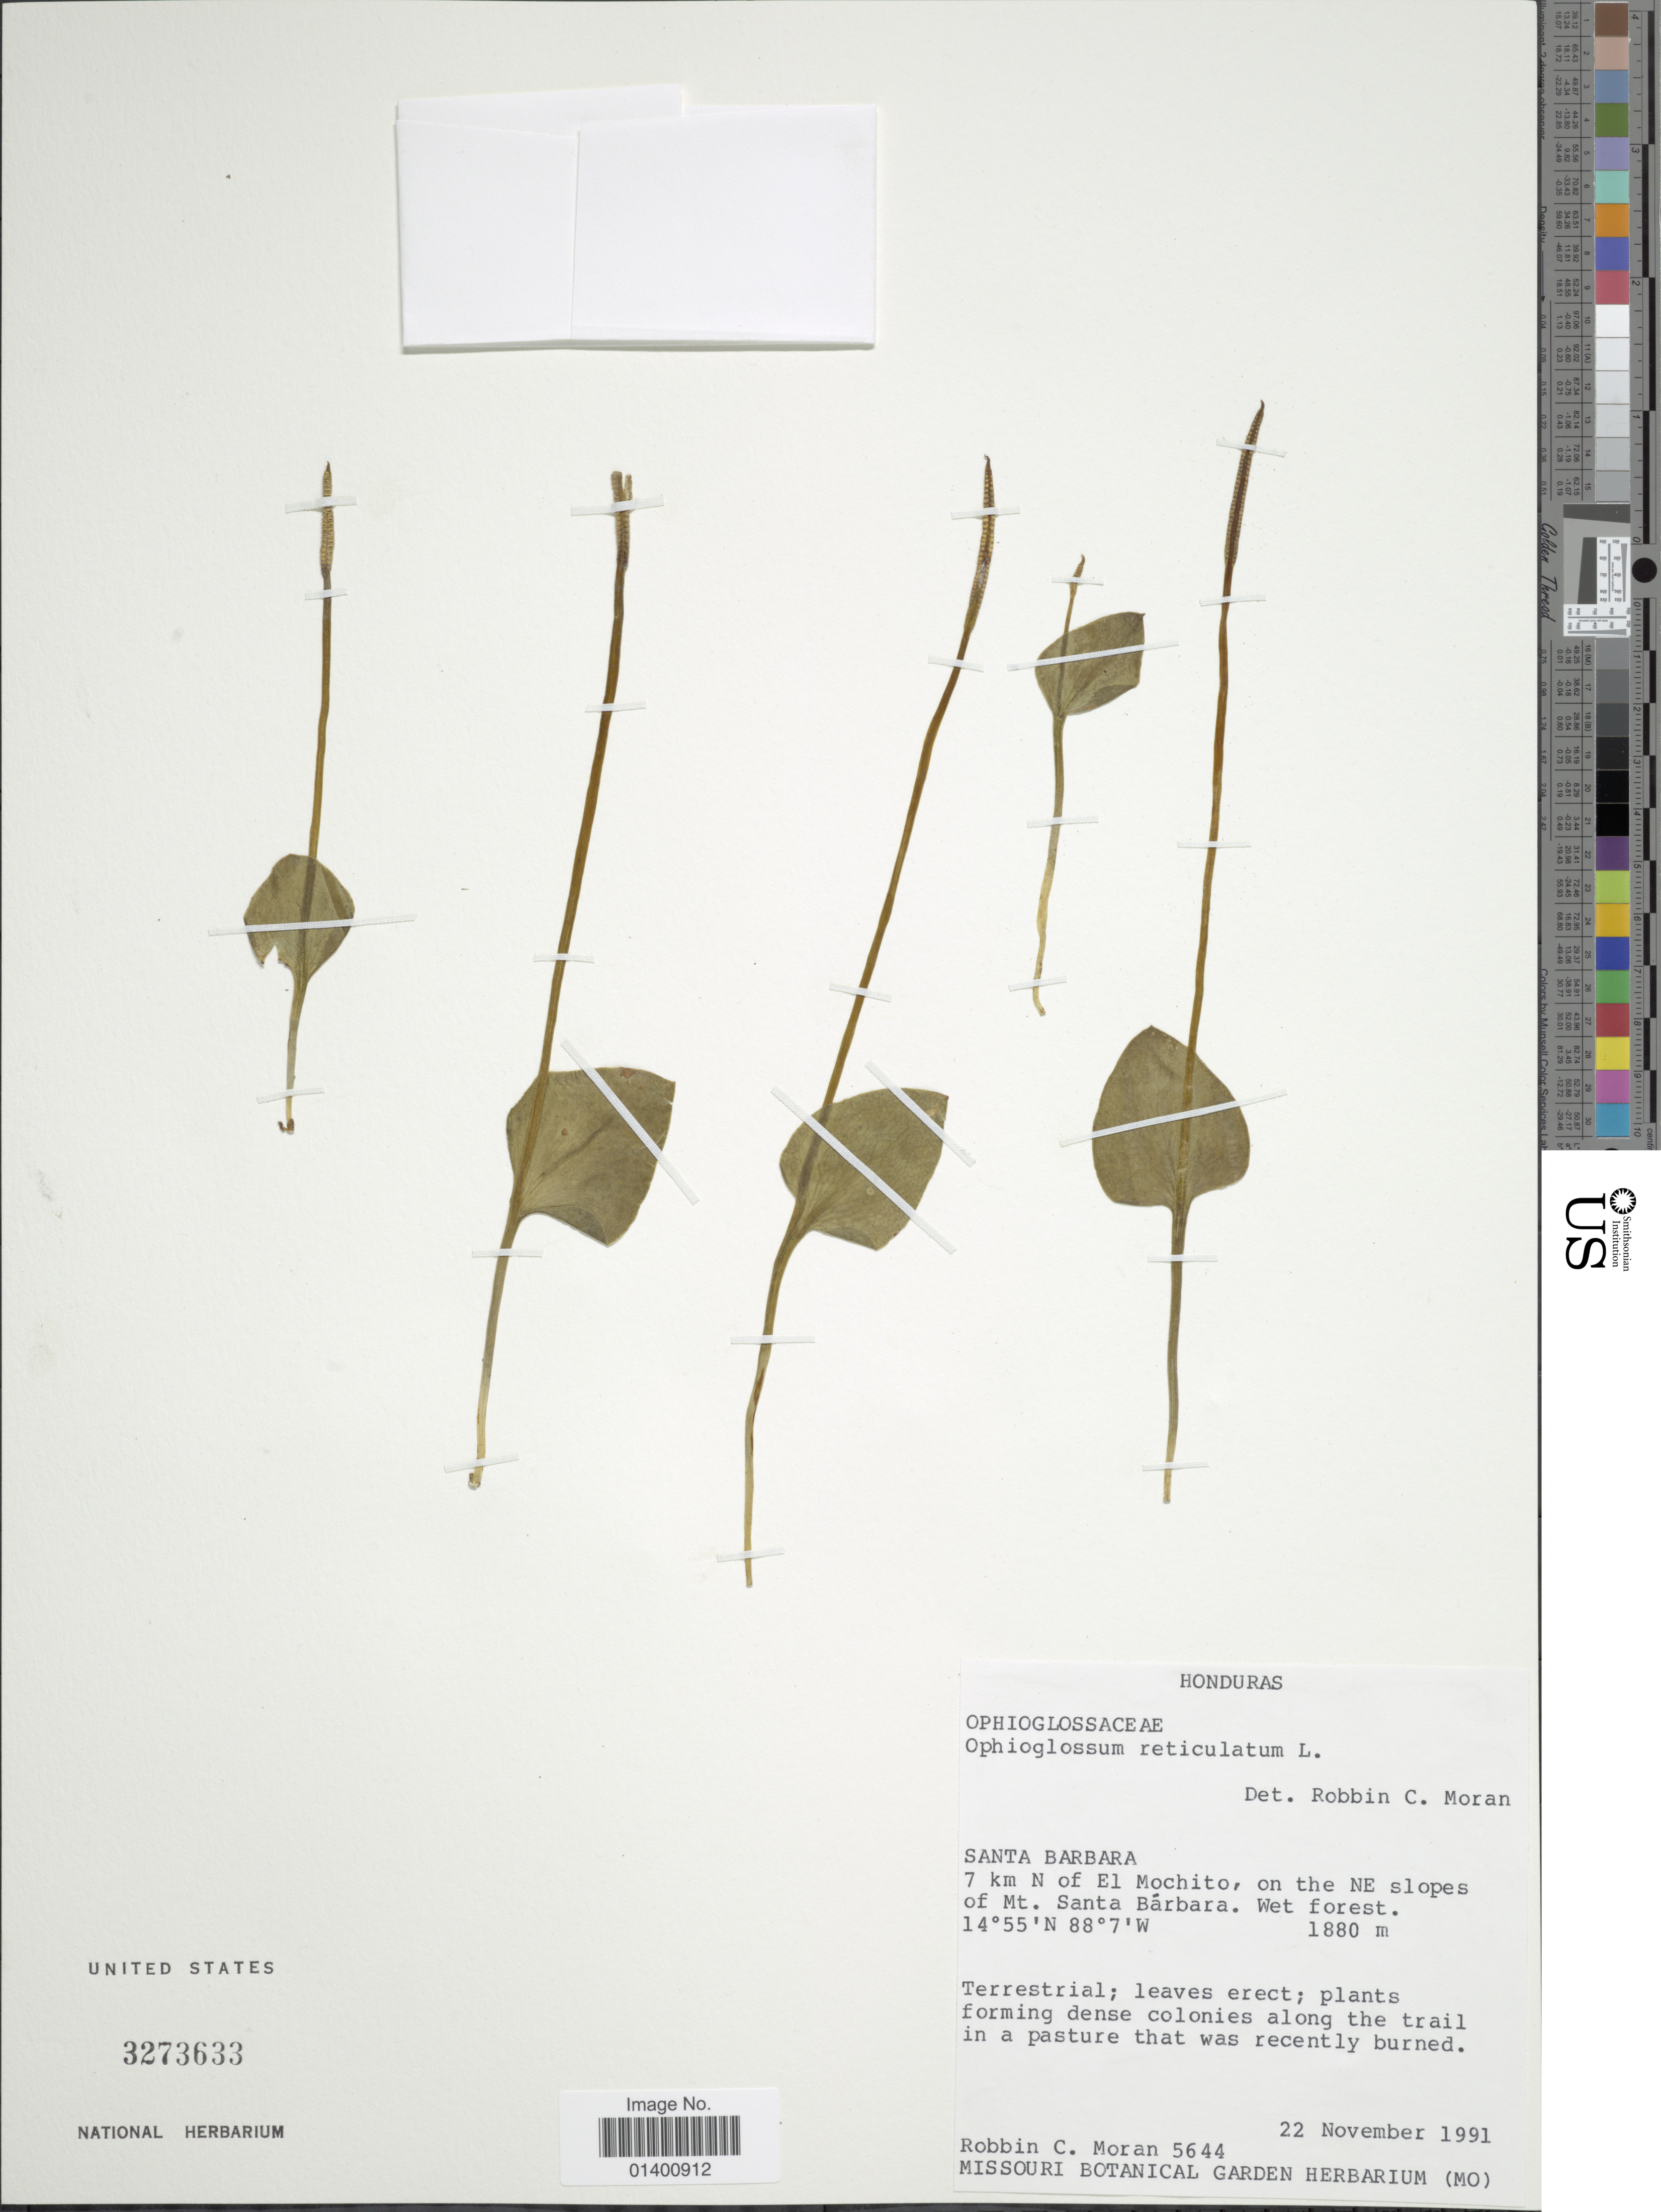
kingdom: Plantae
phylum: Tracheophyta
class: Polypodiopsida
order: Ophioglossales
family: Ophioglossaceae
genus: Ophioglossum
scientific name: Ophioglossum reticulatum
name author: L.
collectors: R. C. Moran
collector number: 5644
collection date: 1991-11-22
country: Honduras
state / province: Santa Bárbara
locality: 7 km N of El Mochito, on the NE slopes of Mt. Santa Barbara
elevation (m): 1800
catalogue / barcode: US 3273633